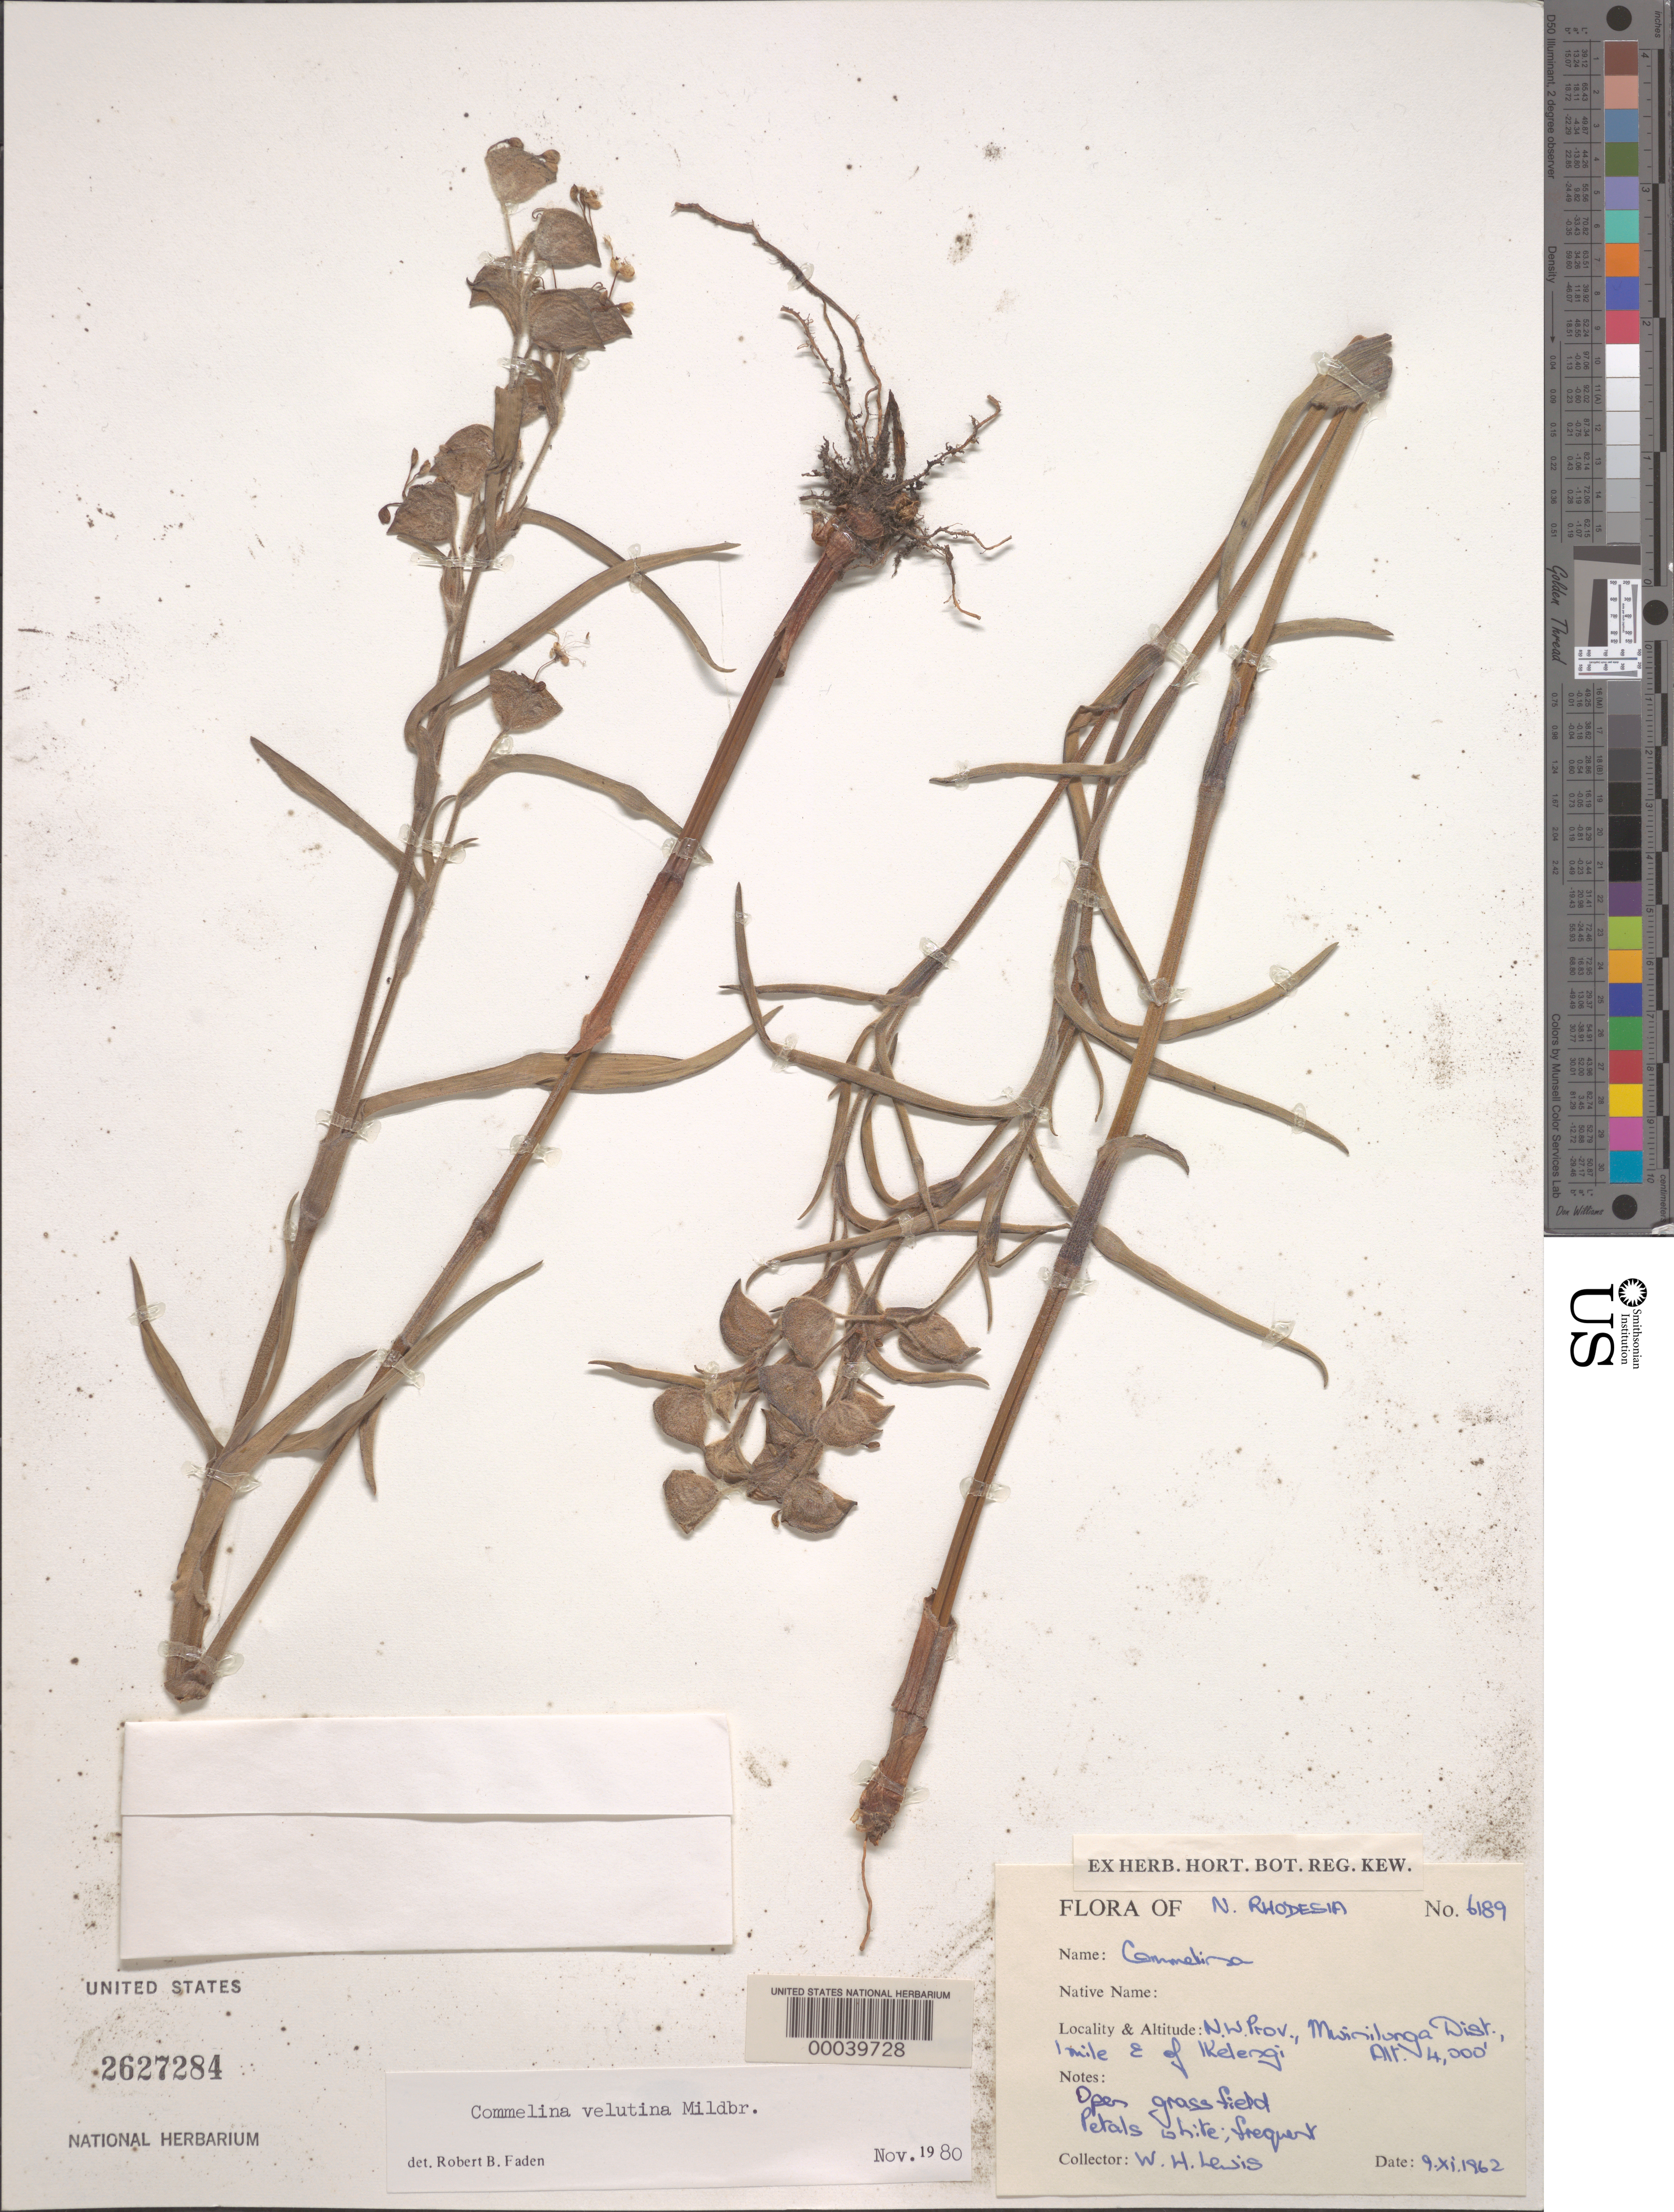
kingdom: Plantae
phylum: Tracheophyta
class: Liliopsida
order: Commelinales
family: Commelinaceae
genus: Commelina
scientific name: Commelina velutina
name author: Mildbr.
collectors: W. H. Lewis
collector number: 6189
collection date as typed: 09 Nov 1962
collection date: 1962-11-09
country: Zambia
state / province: North-Western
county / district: Mwinilunga Dist.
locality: E of ikelenge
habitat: Open grass field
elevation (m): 1220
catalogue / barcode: US 2627284